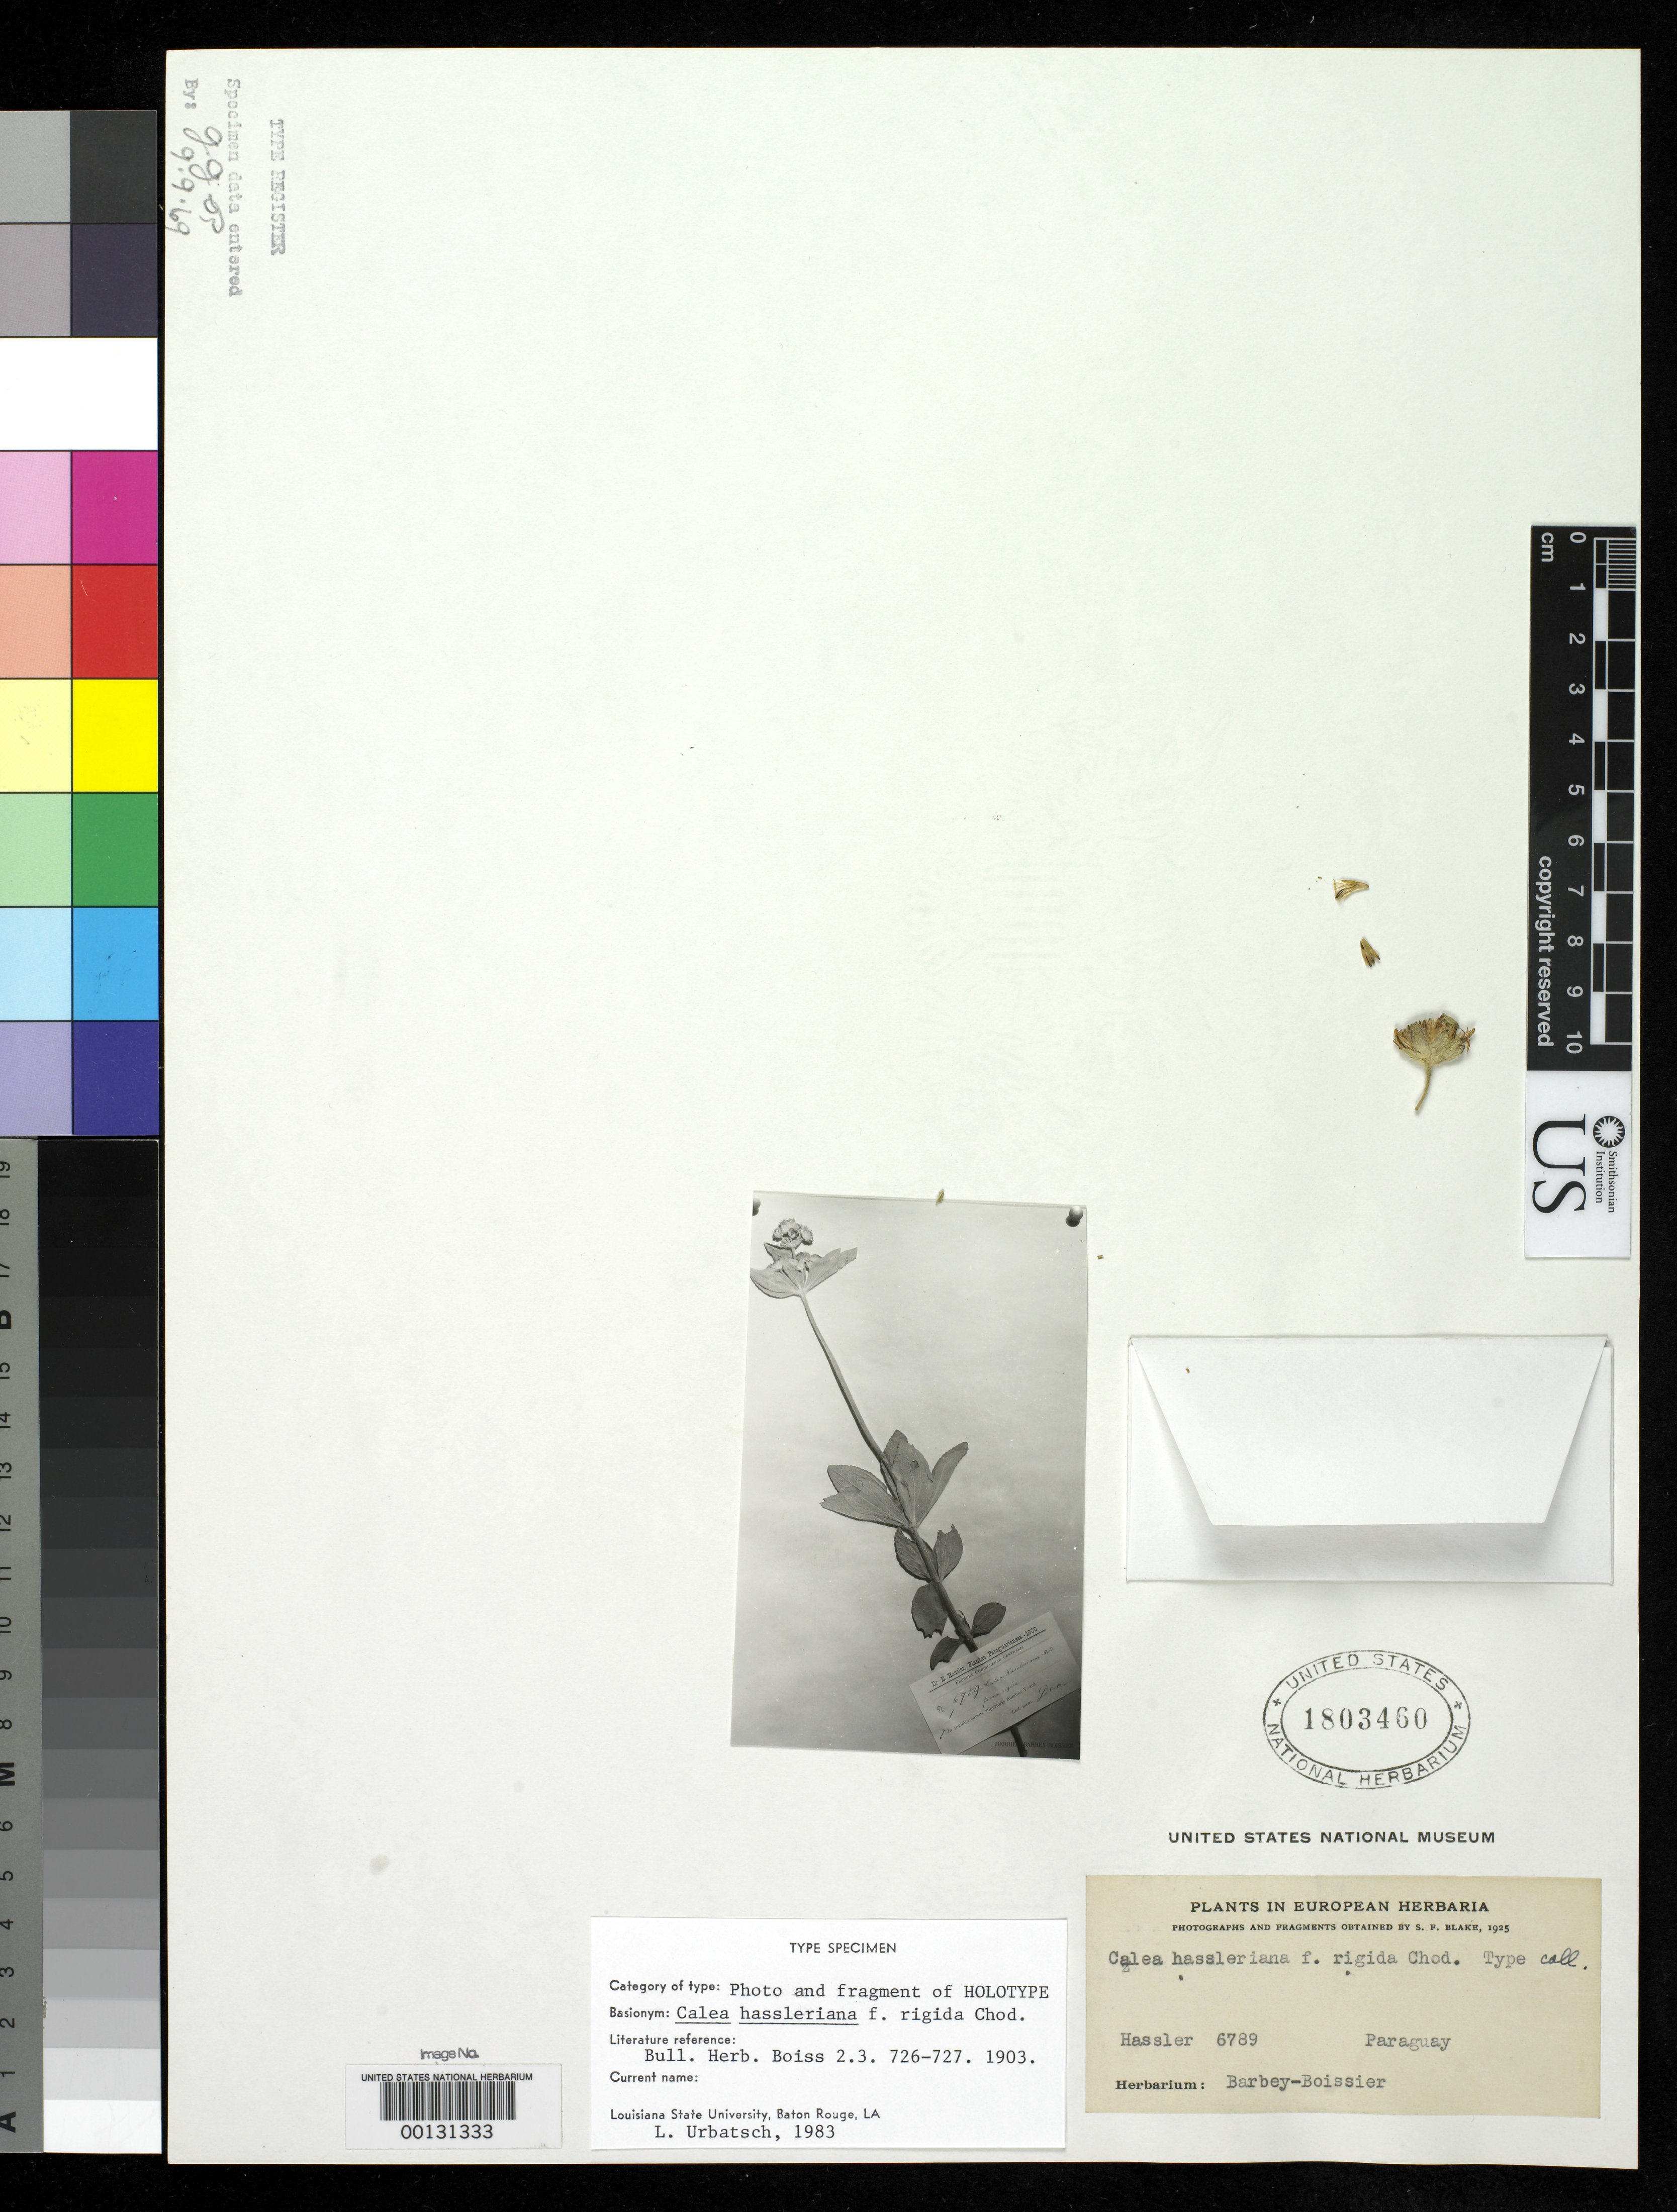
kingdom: Plantae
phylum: Tracheophyta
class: Magnoliopsida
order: Asterales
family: Asteraceae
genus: Calea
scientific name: Calea hassleriana f. rigida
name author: Chodat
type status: Type Fragment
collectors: E. Hassler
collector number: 6789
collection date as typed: Dec 1900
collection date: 1900-12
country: Paraguay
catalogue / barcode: US 1803460